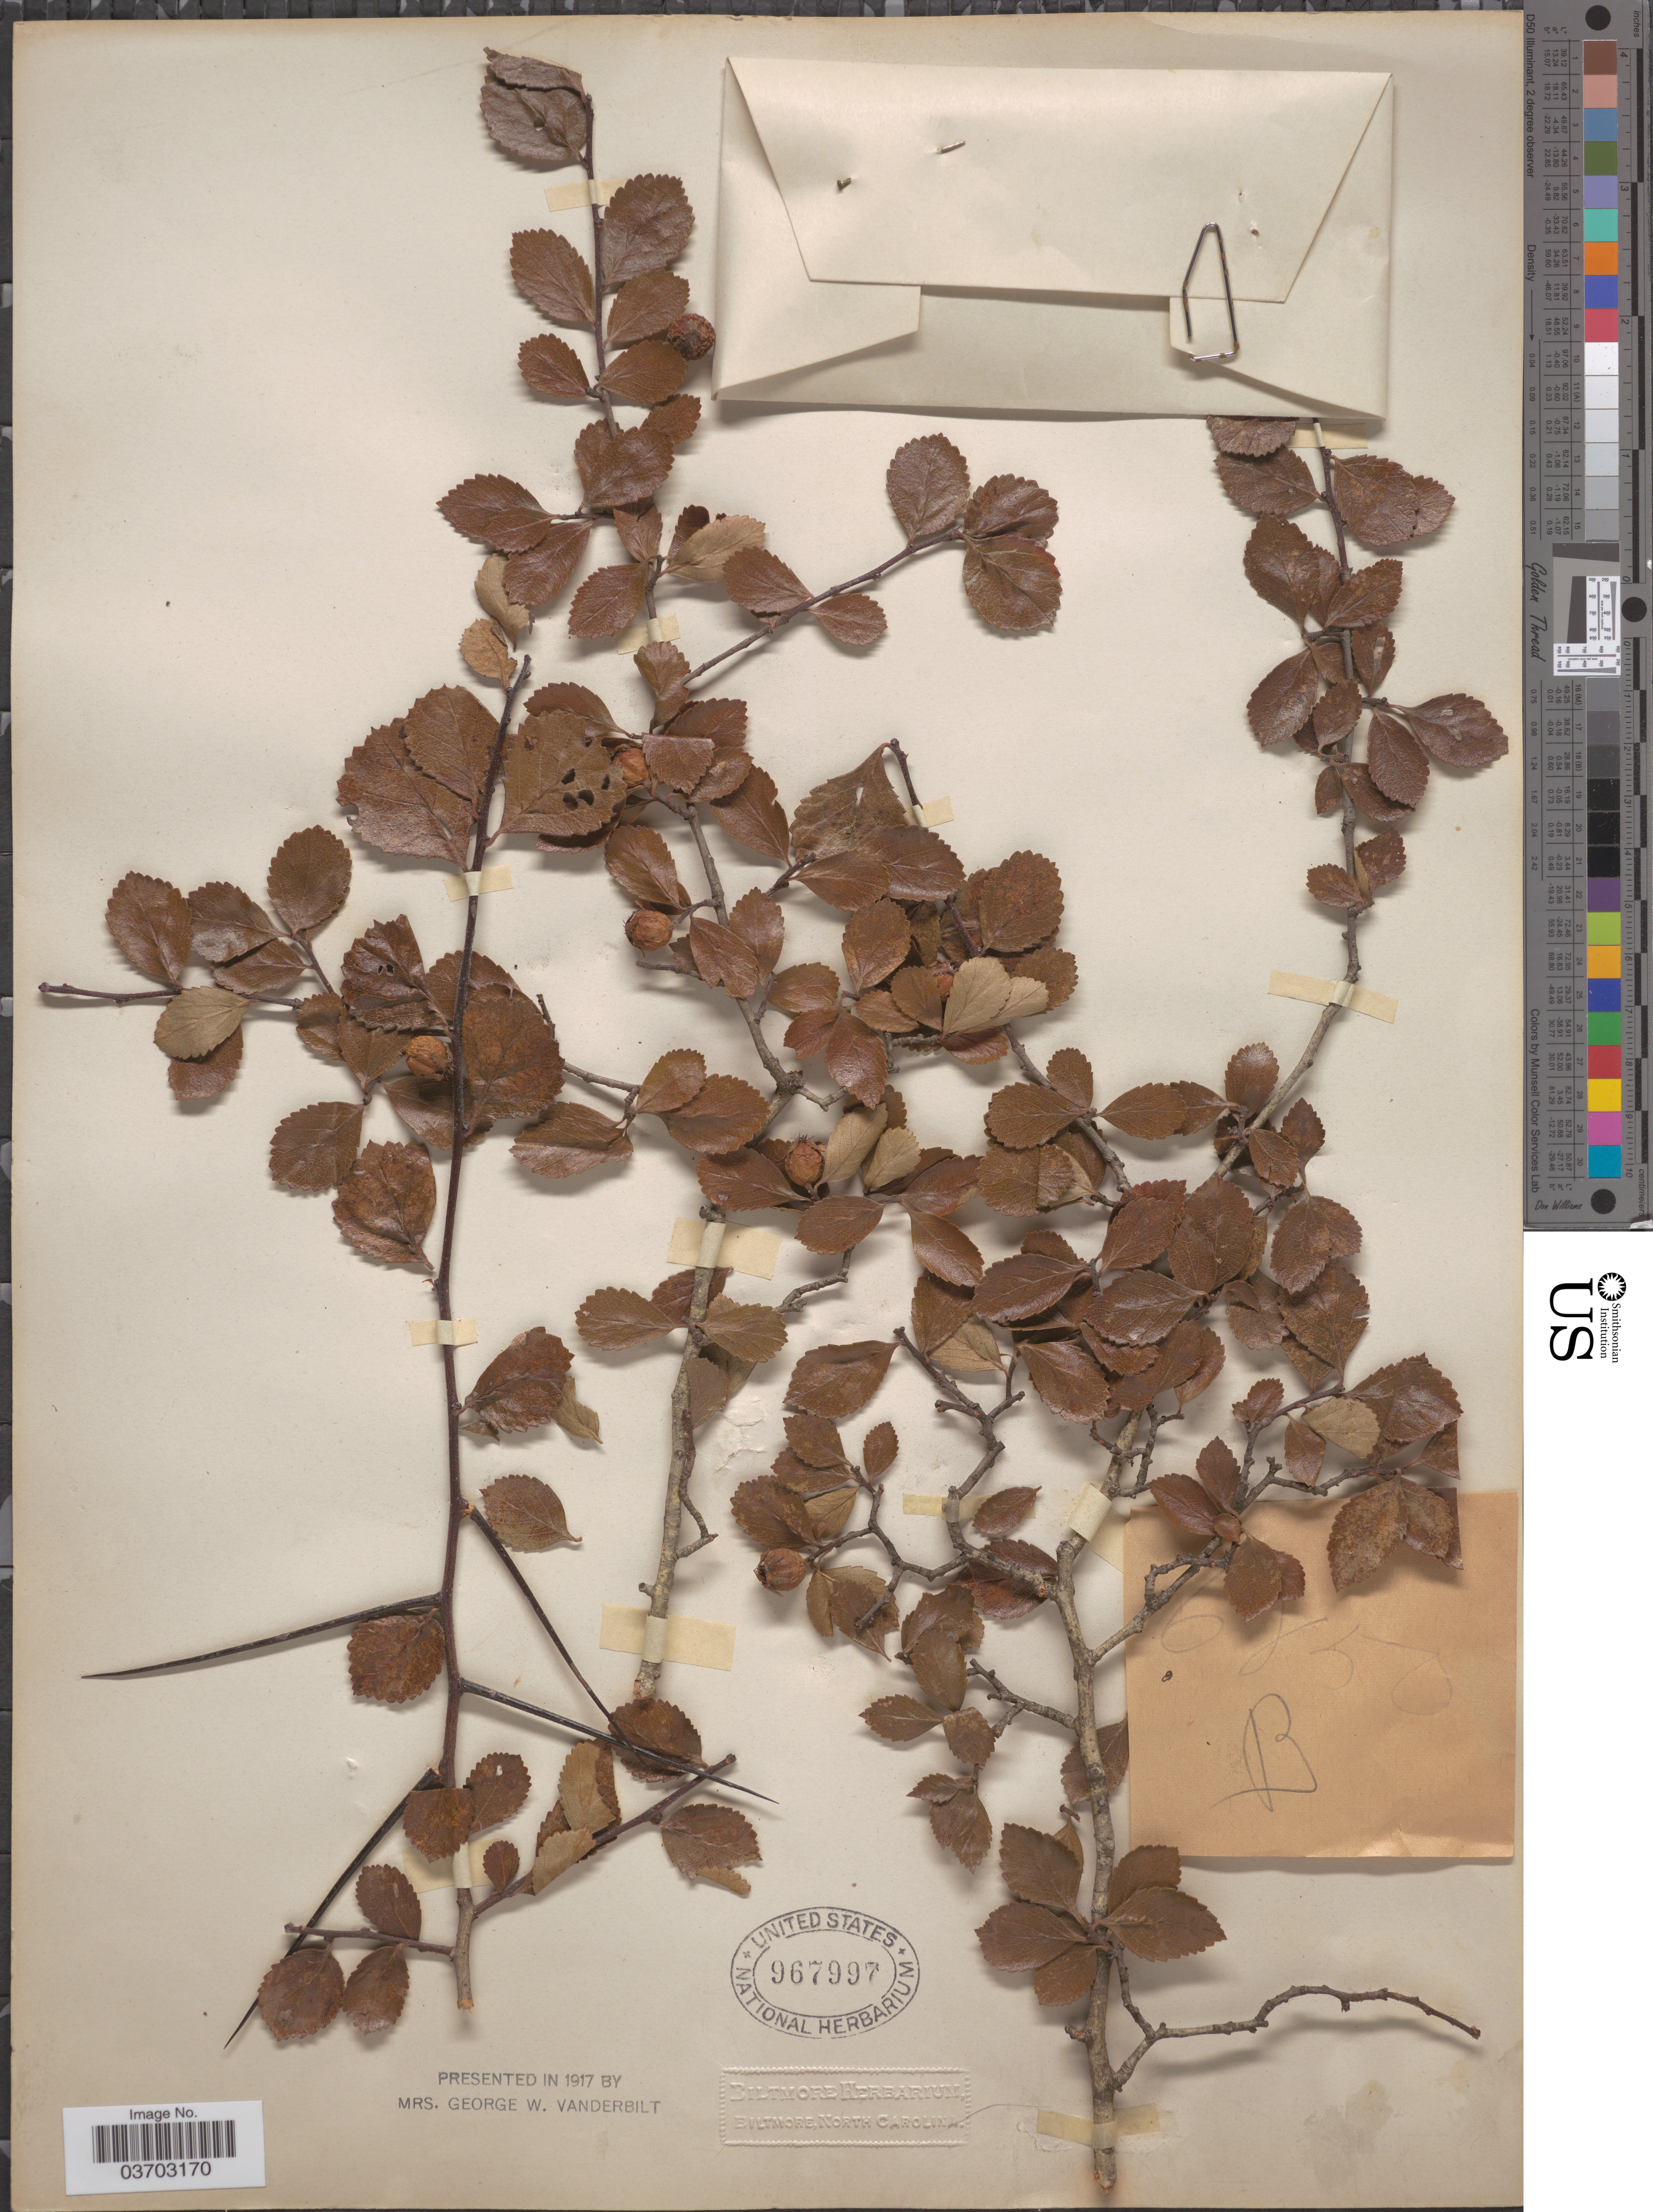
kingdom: Plantae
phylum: Tracheophyta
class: Magnoliopsida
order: Rosales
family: Rosaceae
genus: Crataegus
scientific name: Crataegus sp.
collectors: ex herb. Biltmore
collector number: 6850B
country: United States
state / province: North Carolina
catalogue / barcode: US 967997